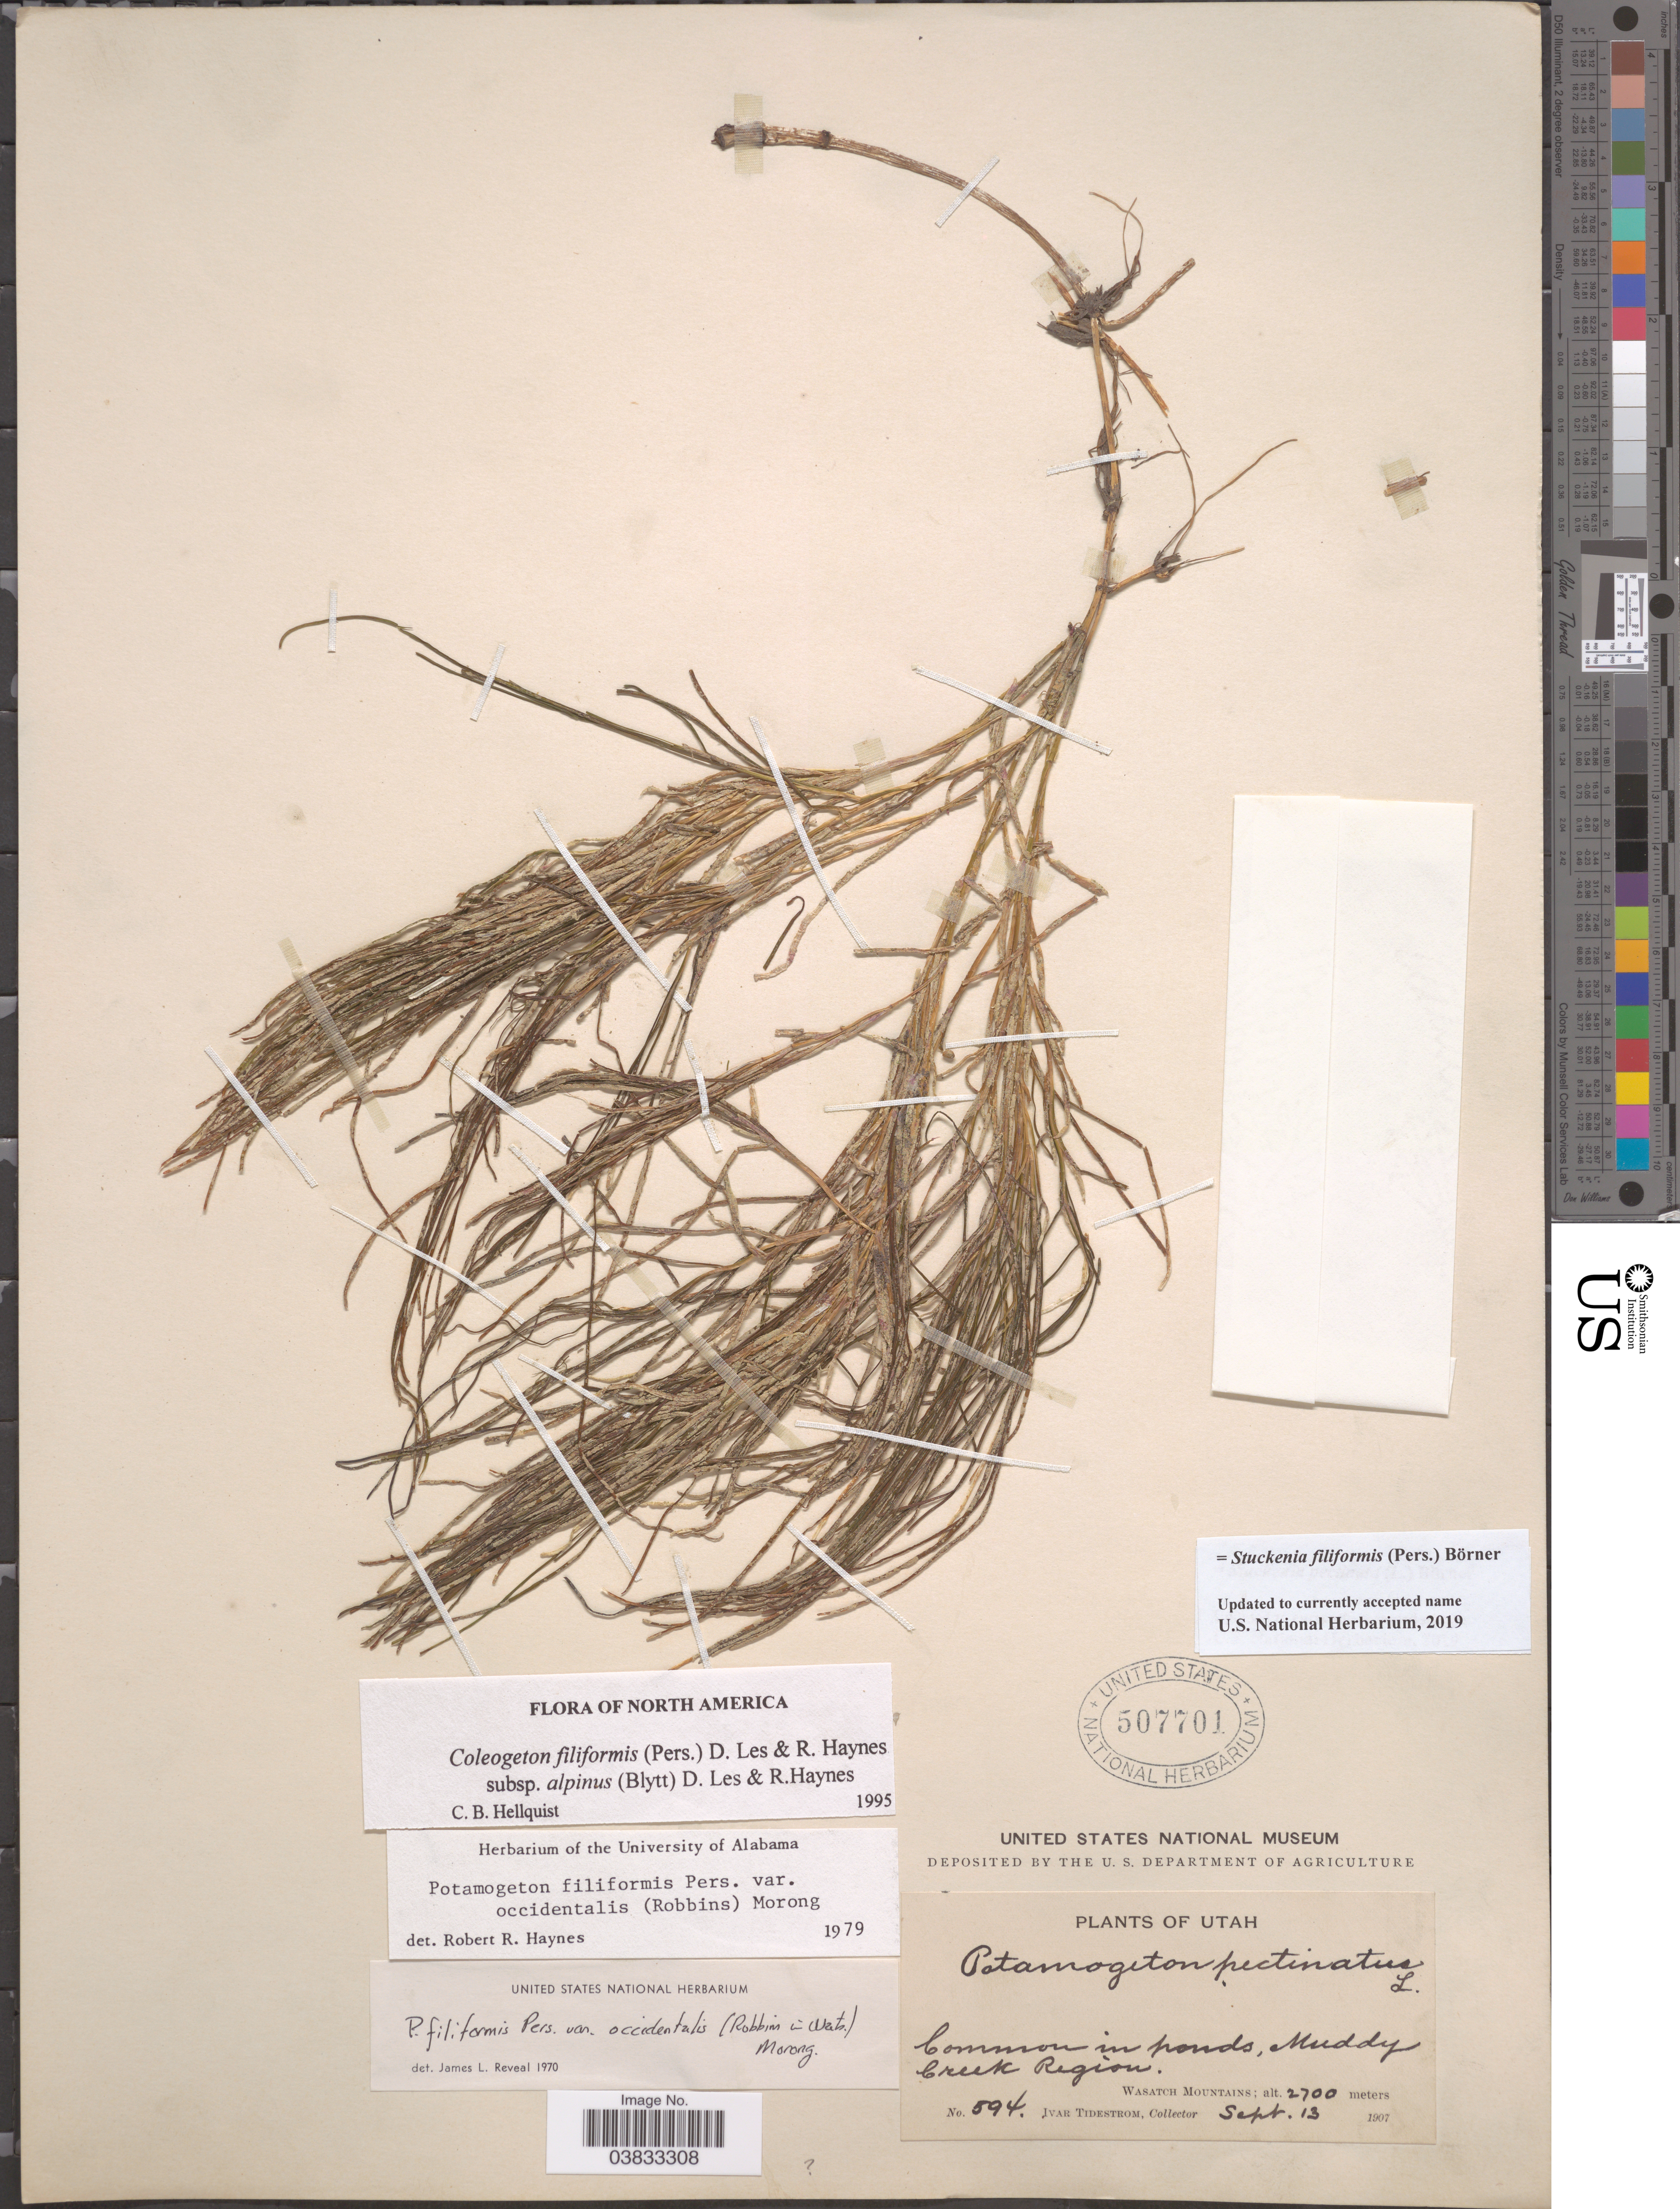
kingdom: Plantae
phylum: Tracheophyta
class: Liliopsida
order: Alismatales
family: Potamogetonaceae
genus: Stuckenia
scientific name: Stuckenia filiformis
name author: (Pers.) Börner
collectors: I. F. Tidestrom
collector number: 594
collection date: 1907-09-13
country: United States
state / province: Utah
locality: Muddy Creek Region. Wasatch Mountains.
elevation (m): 2700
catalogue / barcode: US 507701